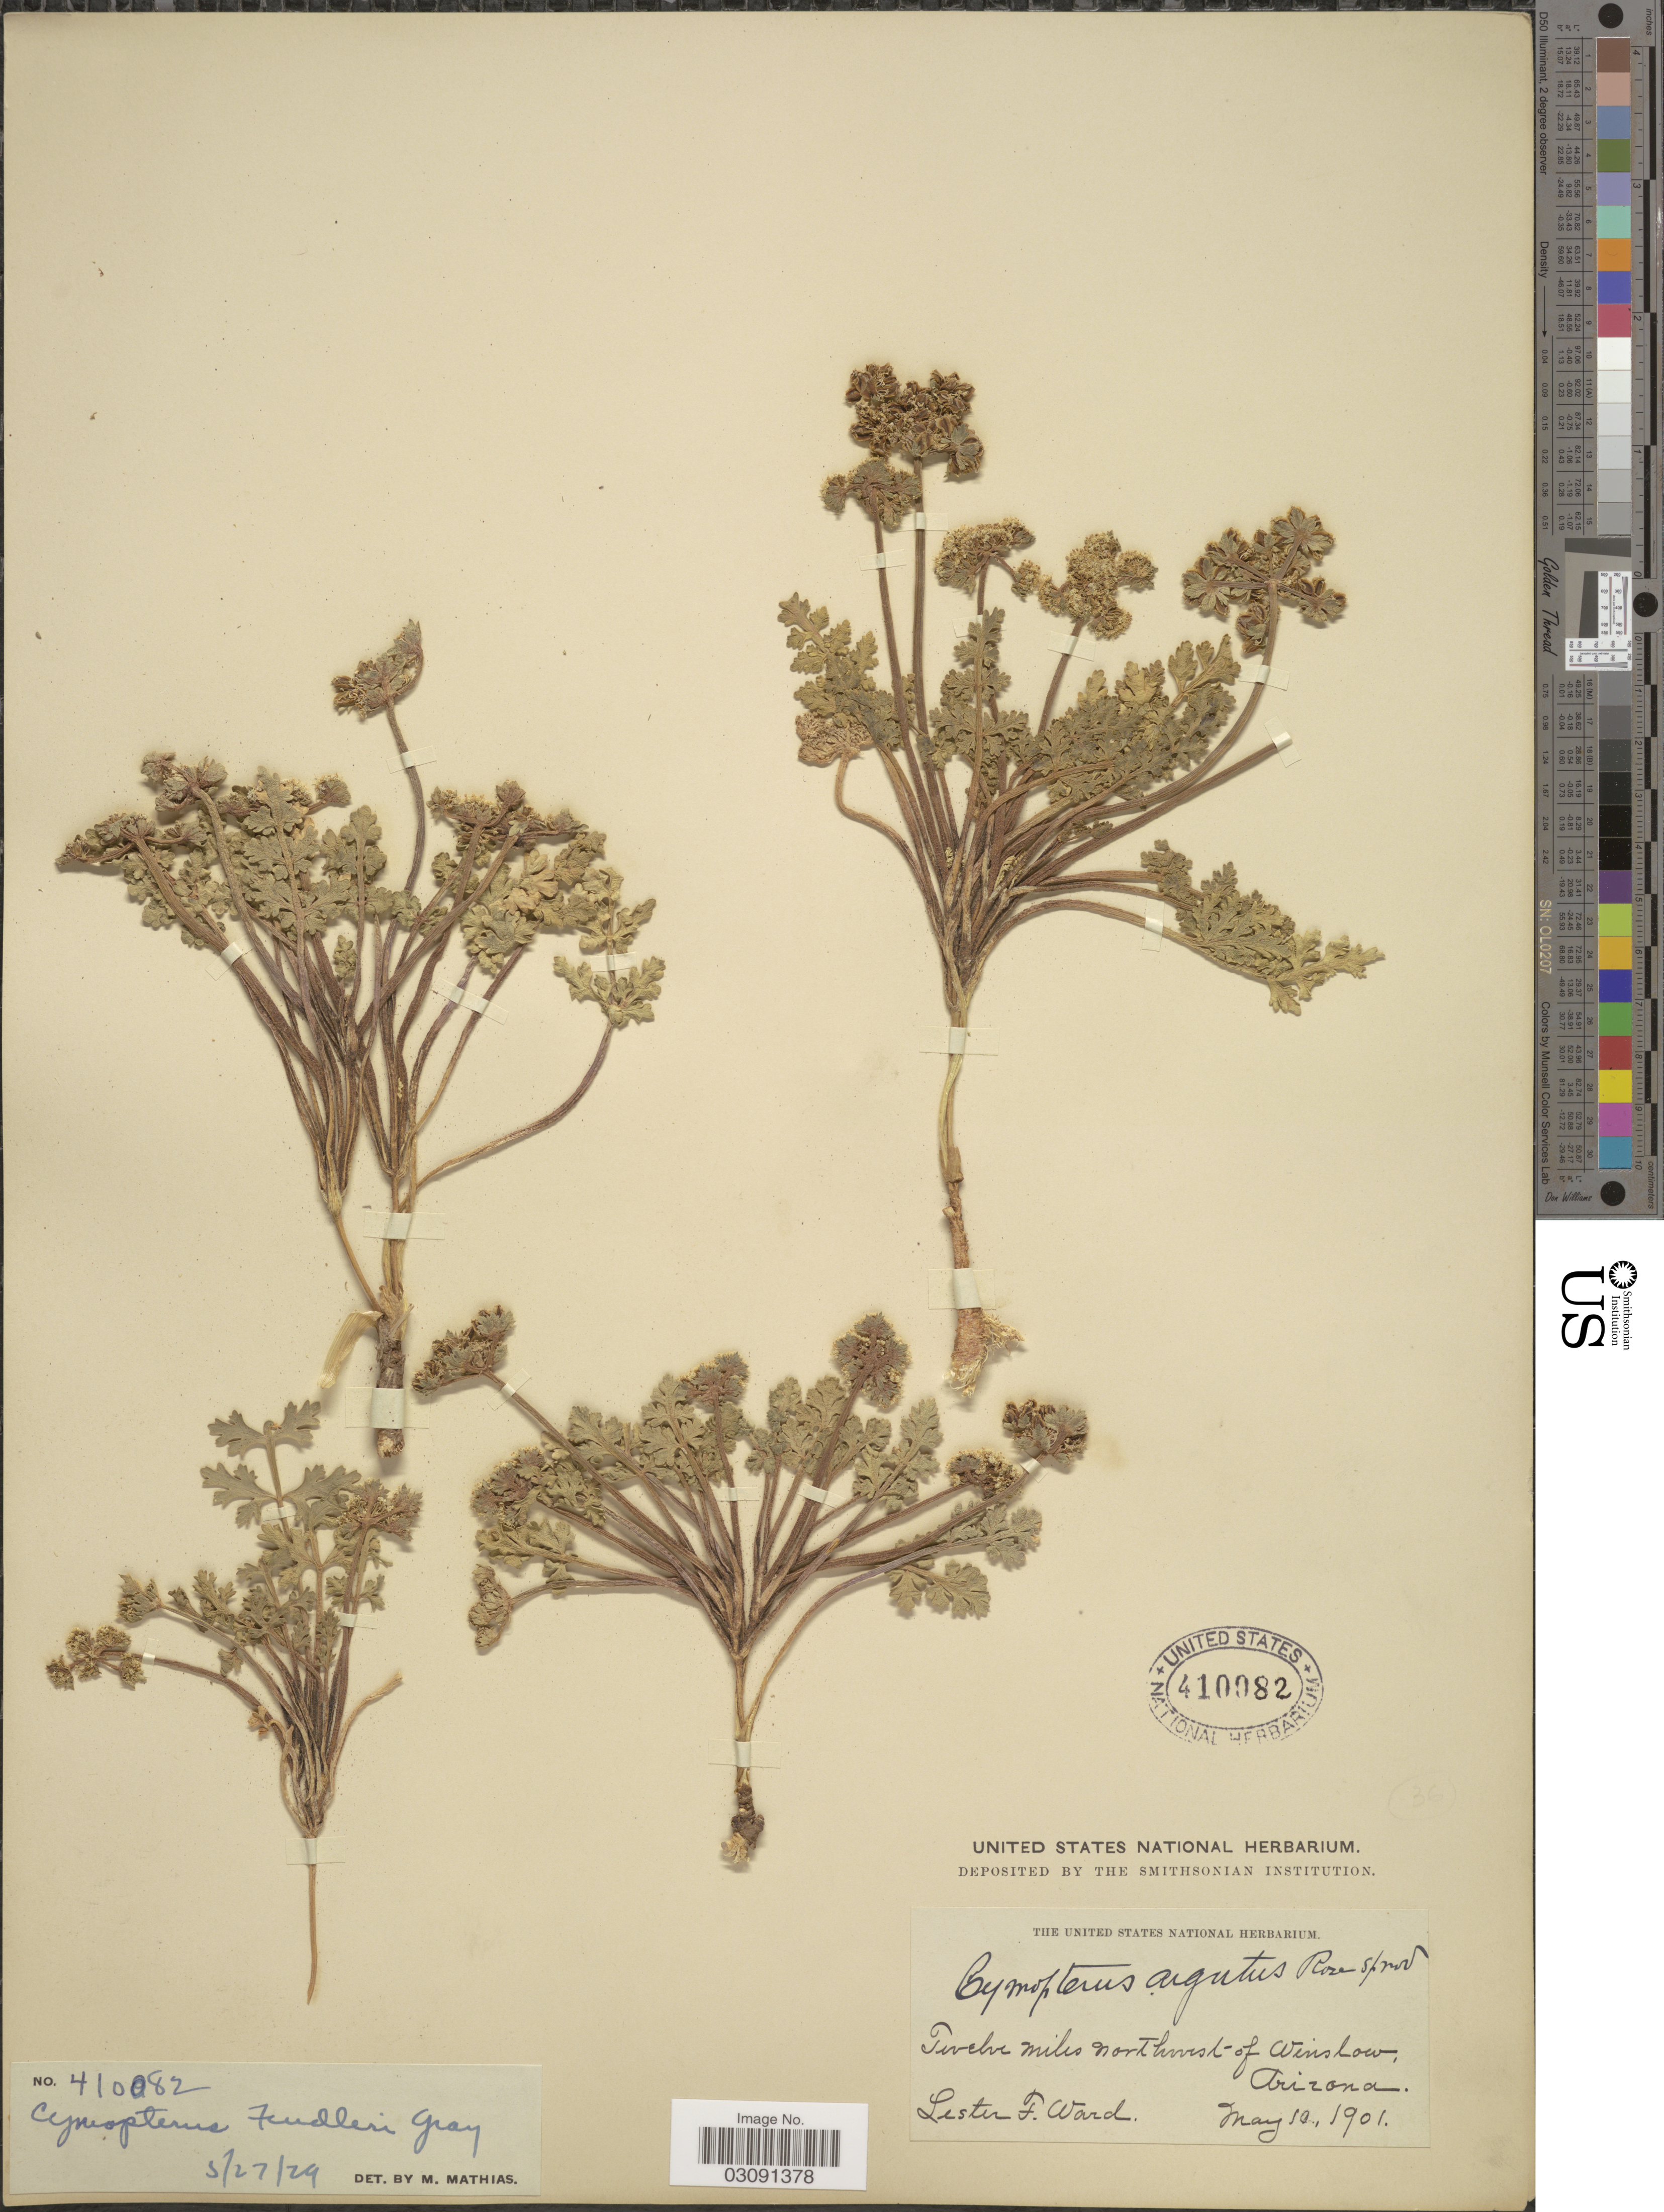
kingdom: Plantae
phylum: Tracheophyta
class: Magnoliopsida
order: Apiales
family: Apiaceae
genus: Cymopterus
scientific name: Cymopterus fendleri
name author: A. Gray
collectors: L. F. Ward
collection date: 1901-05-10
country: United States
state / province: Arizona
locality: Twelve miles northwest of Winslow.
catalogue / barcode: US 410082